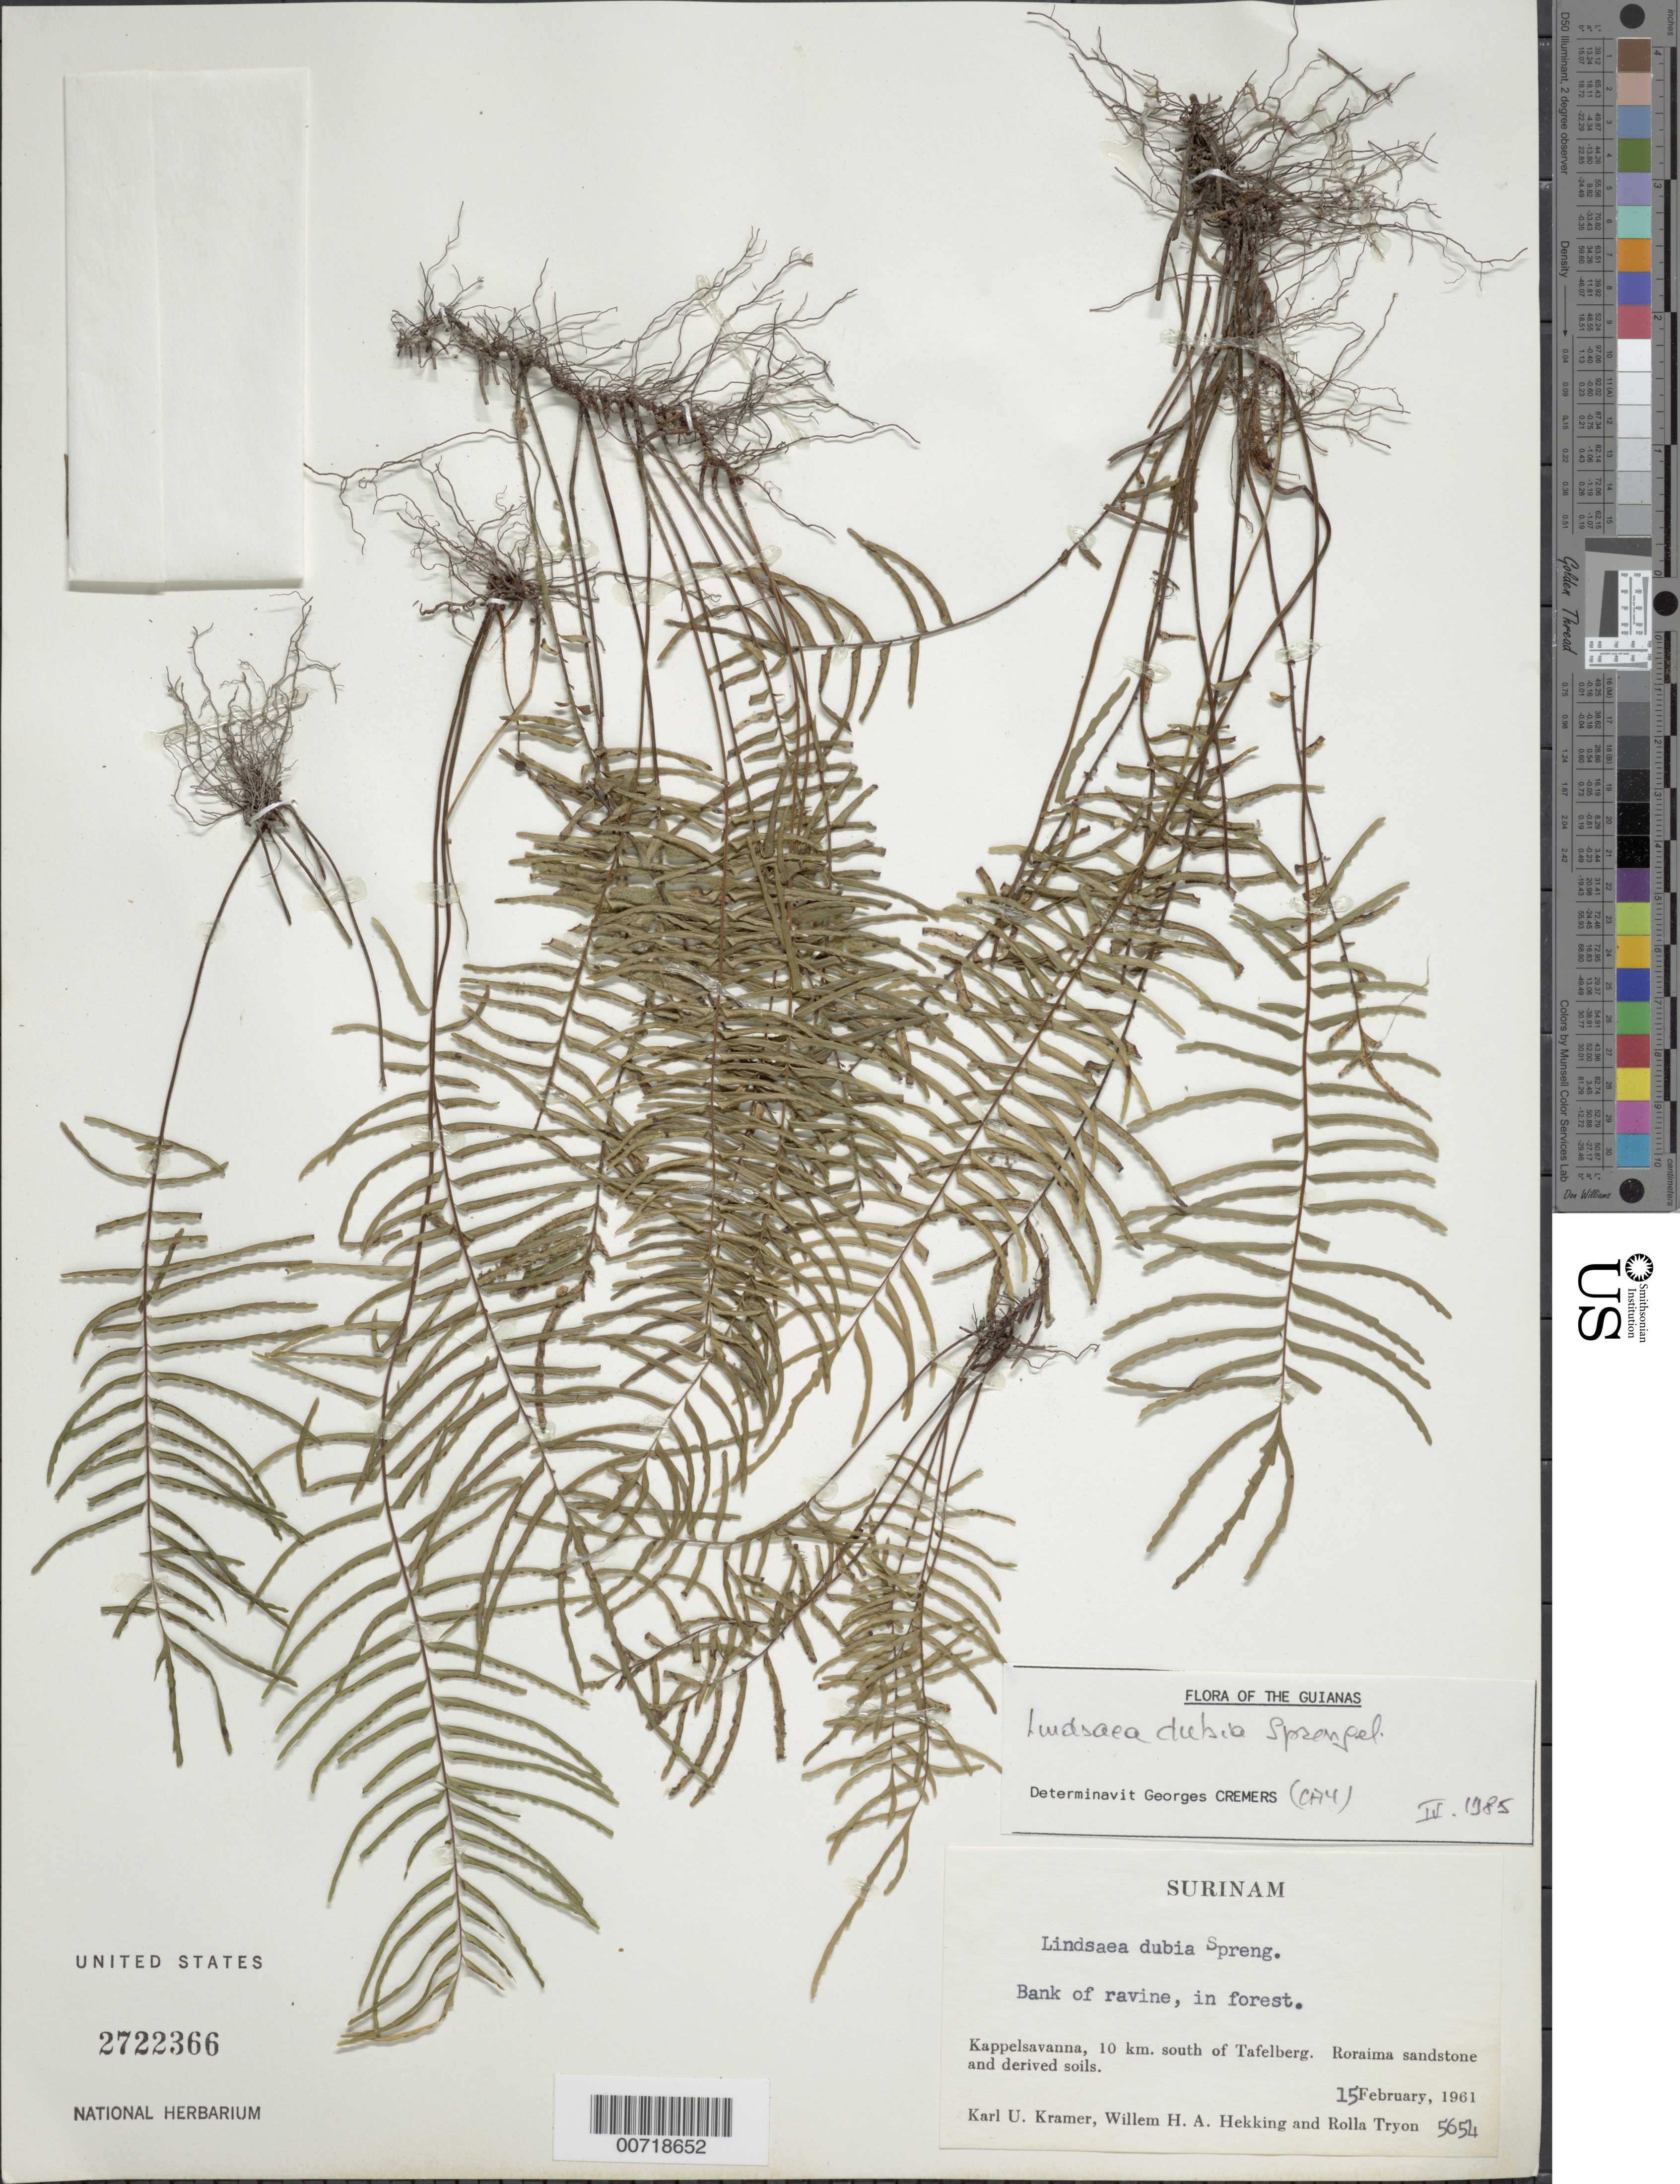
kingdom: Plantae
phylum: Tracheophyta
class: Polypodiopsida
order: Polypodiales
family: Lindsaeaceae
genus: Lindsaea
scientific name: Lindsaea dubia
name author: Spreng.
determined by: Cremers, Georges A.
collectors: K. U. Kramer, W. H. A. Hekking & R. M. Tryon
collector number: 5654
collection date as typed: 15-Feb-61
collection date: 1961-02-15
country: Suriname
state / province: Saramacca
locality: Kappelsavanna, 10 km S of Tafelberg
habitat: Roraima sandstone and derived soils; bank of ravine in forest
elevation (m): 300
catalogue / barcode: US 2722366